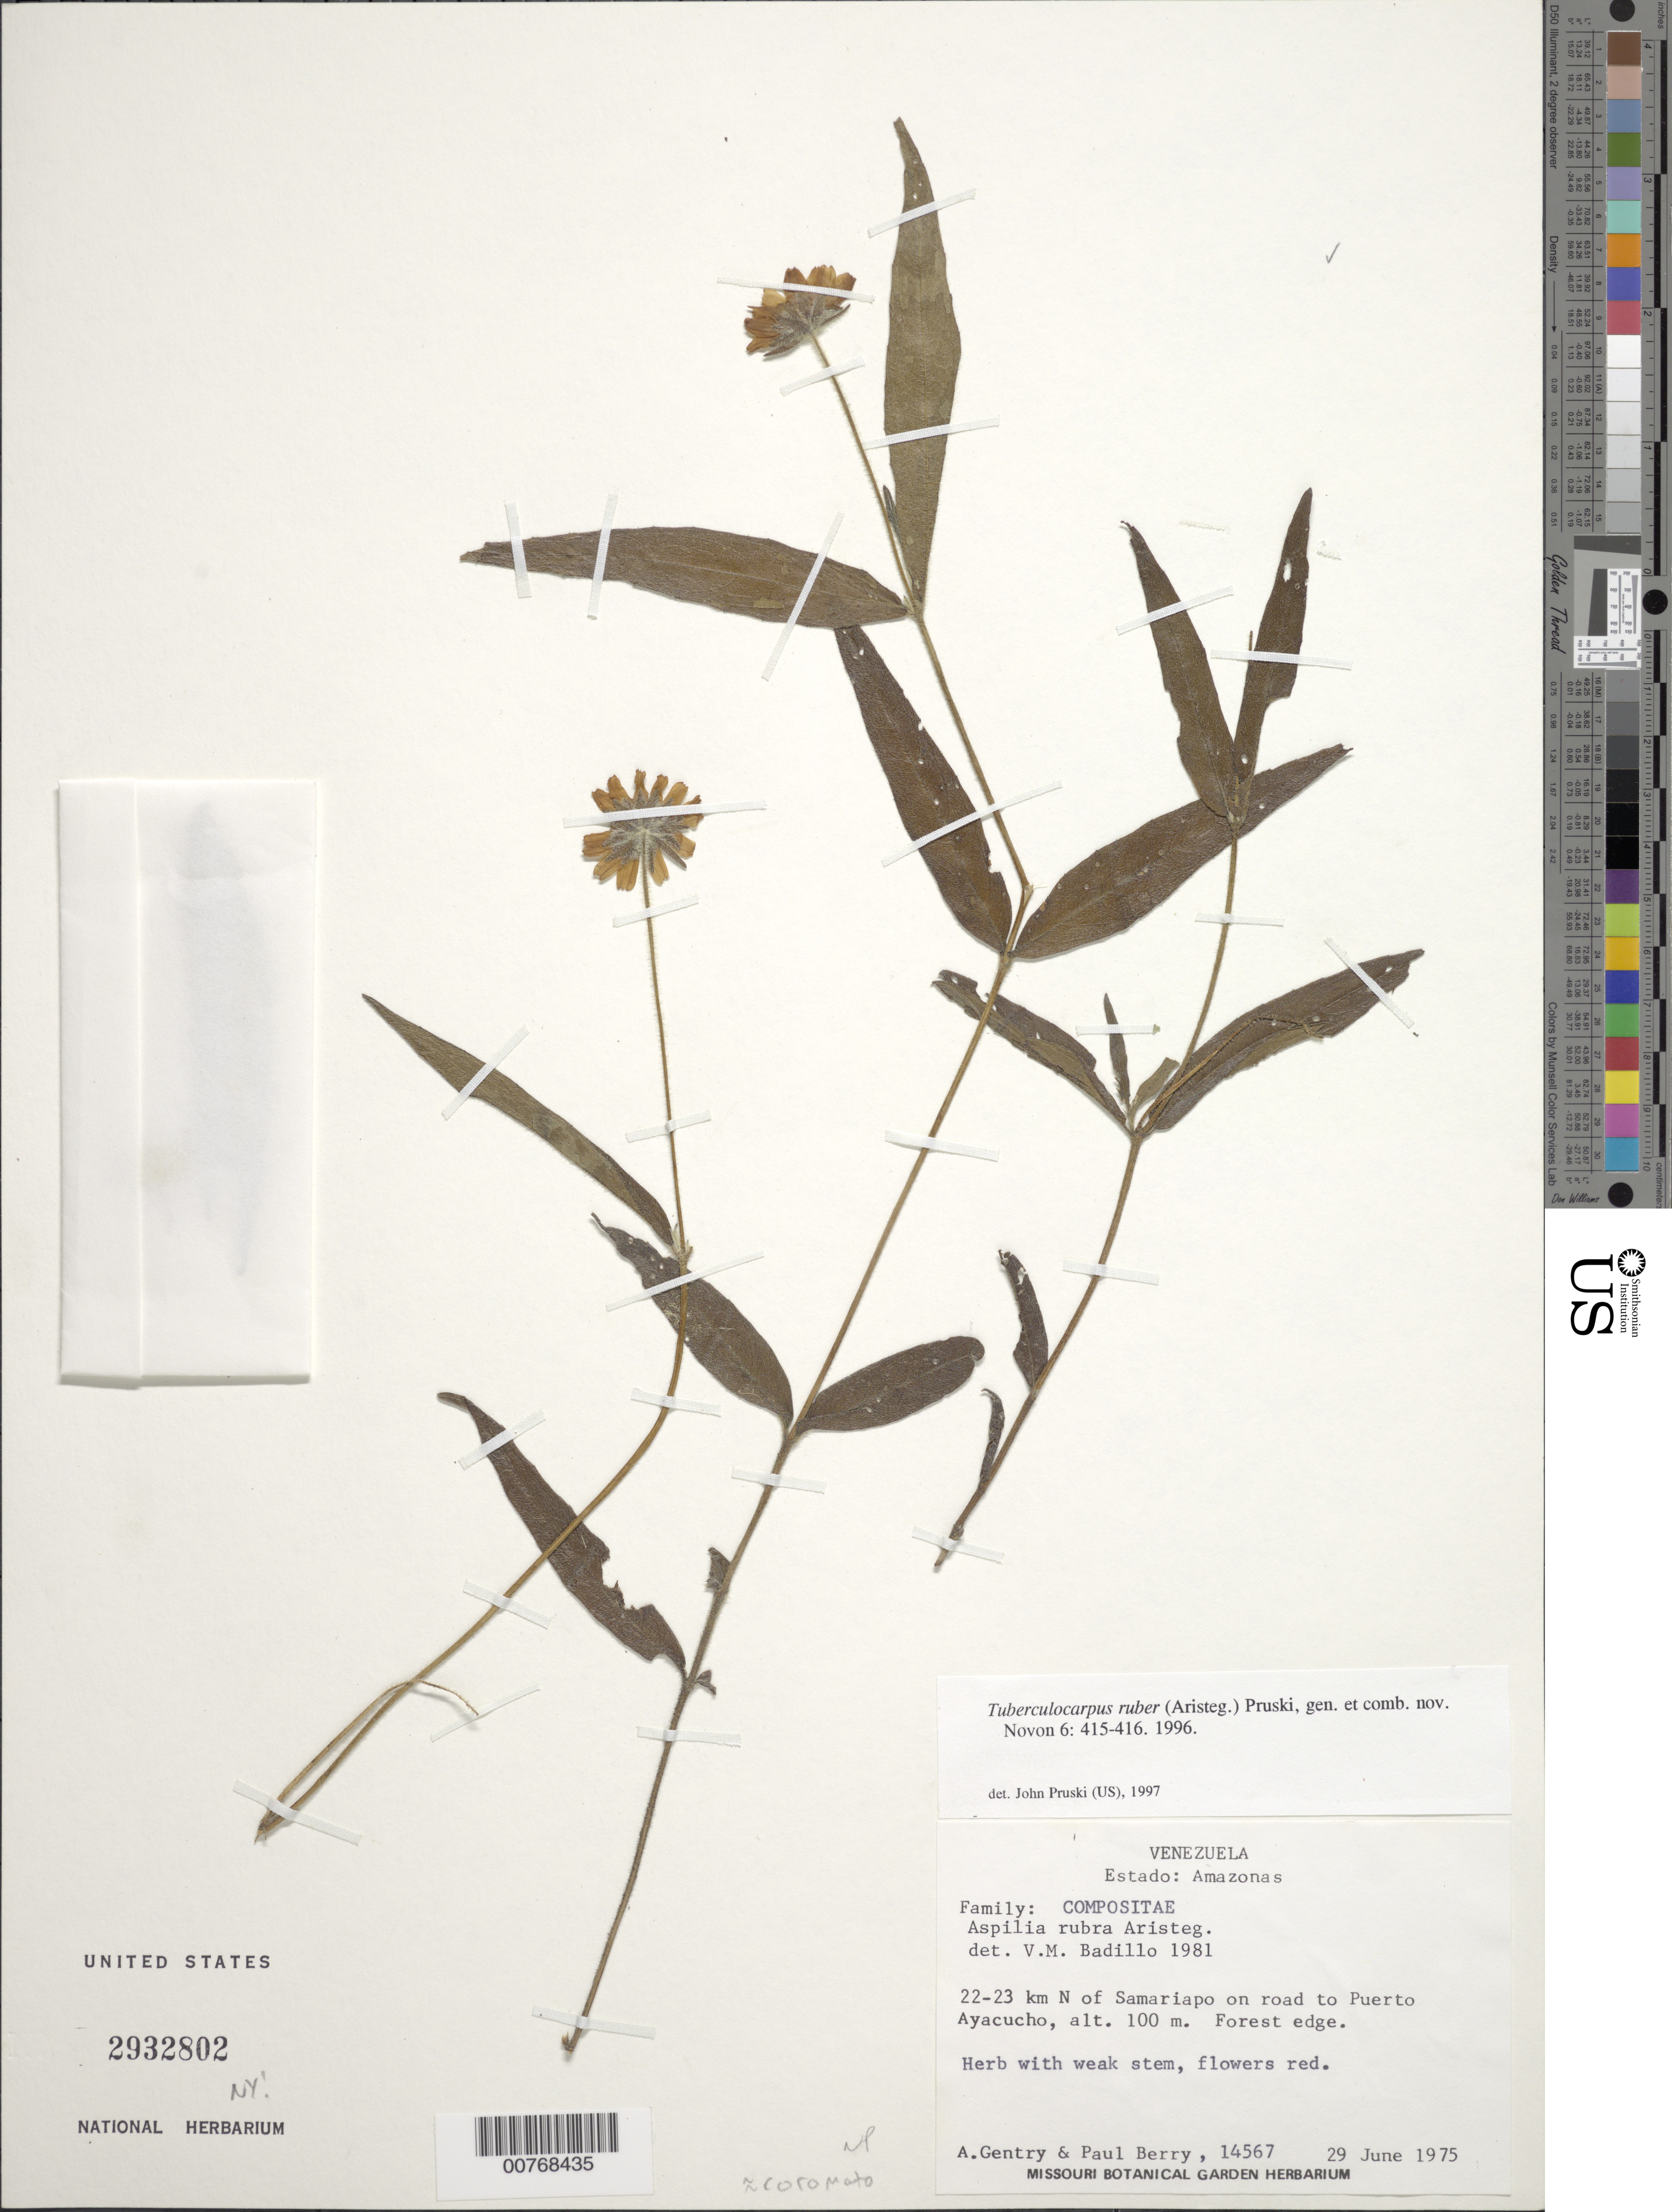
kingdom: Plantae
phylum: Tracheophyta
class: Magnoliopsida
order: Asterales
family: Asteraceae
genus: Tuberculocarpus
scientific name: Tuberculocarpus ruber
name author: (Aristeg.) Pruski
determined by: Pruski, J. F.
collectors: A. H. Gentry & P. Berry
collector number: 14567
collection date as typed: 29-Jun-75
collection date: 1975-06-29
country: Venezuela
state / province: Amazonas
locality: Puerto Ayacucho-Samariapo highway, 22-23 km N of Samariapo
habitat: Forest edge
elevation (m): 100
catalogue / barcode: US 2932802